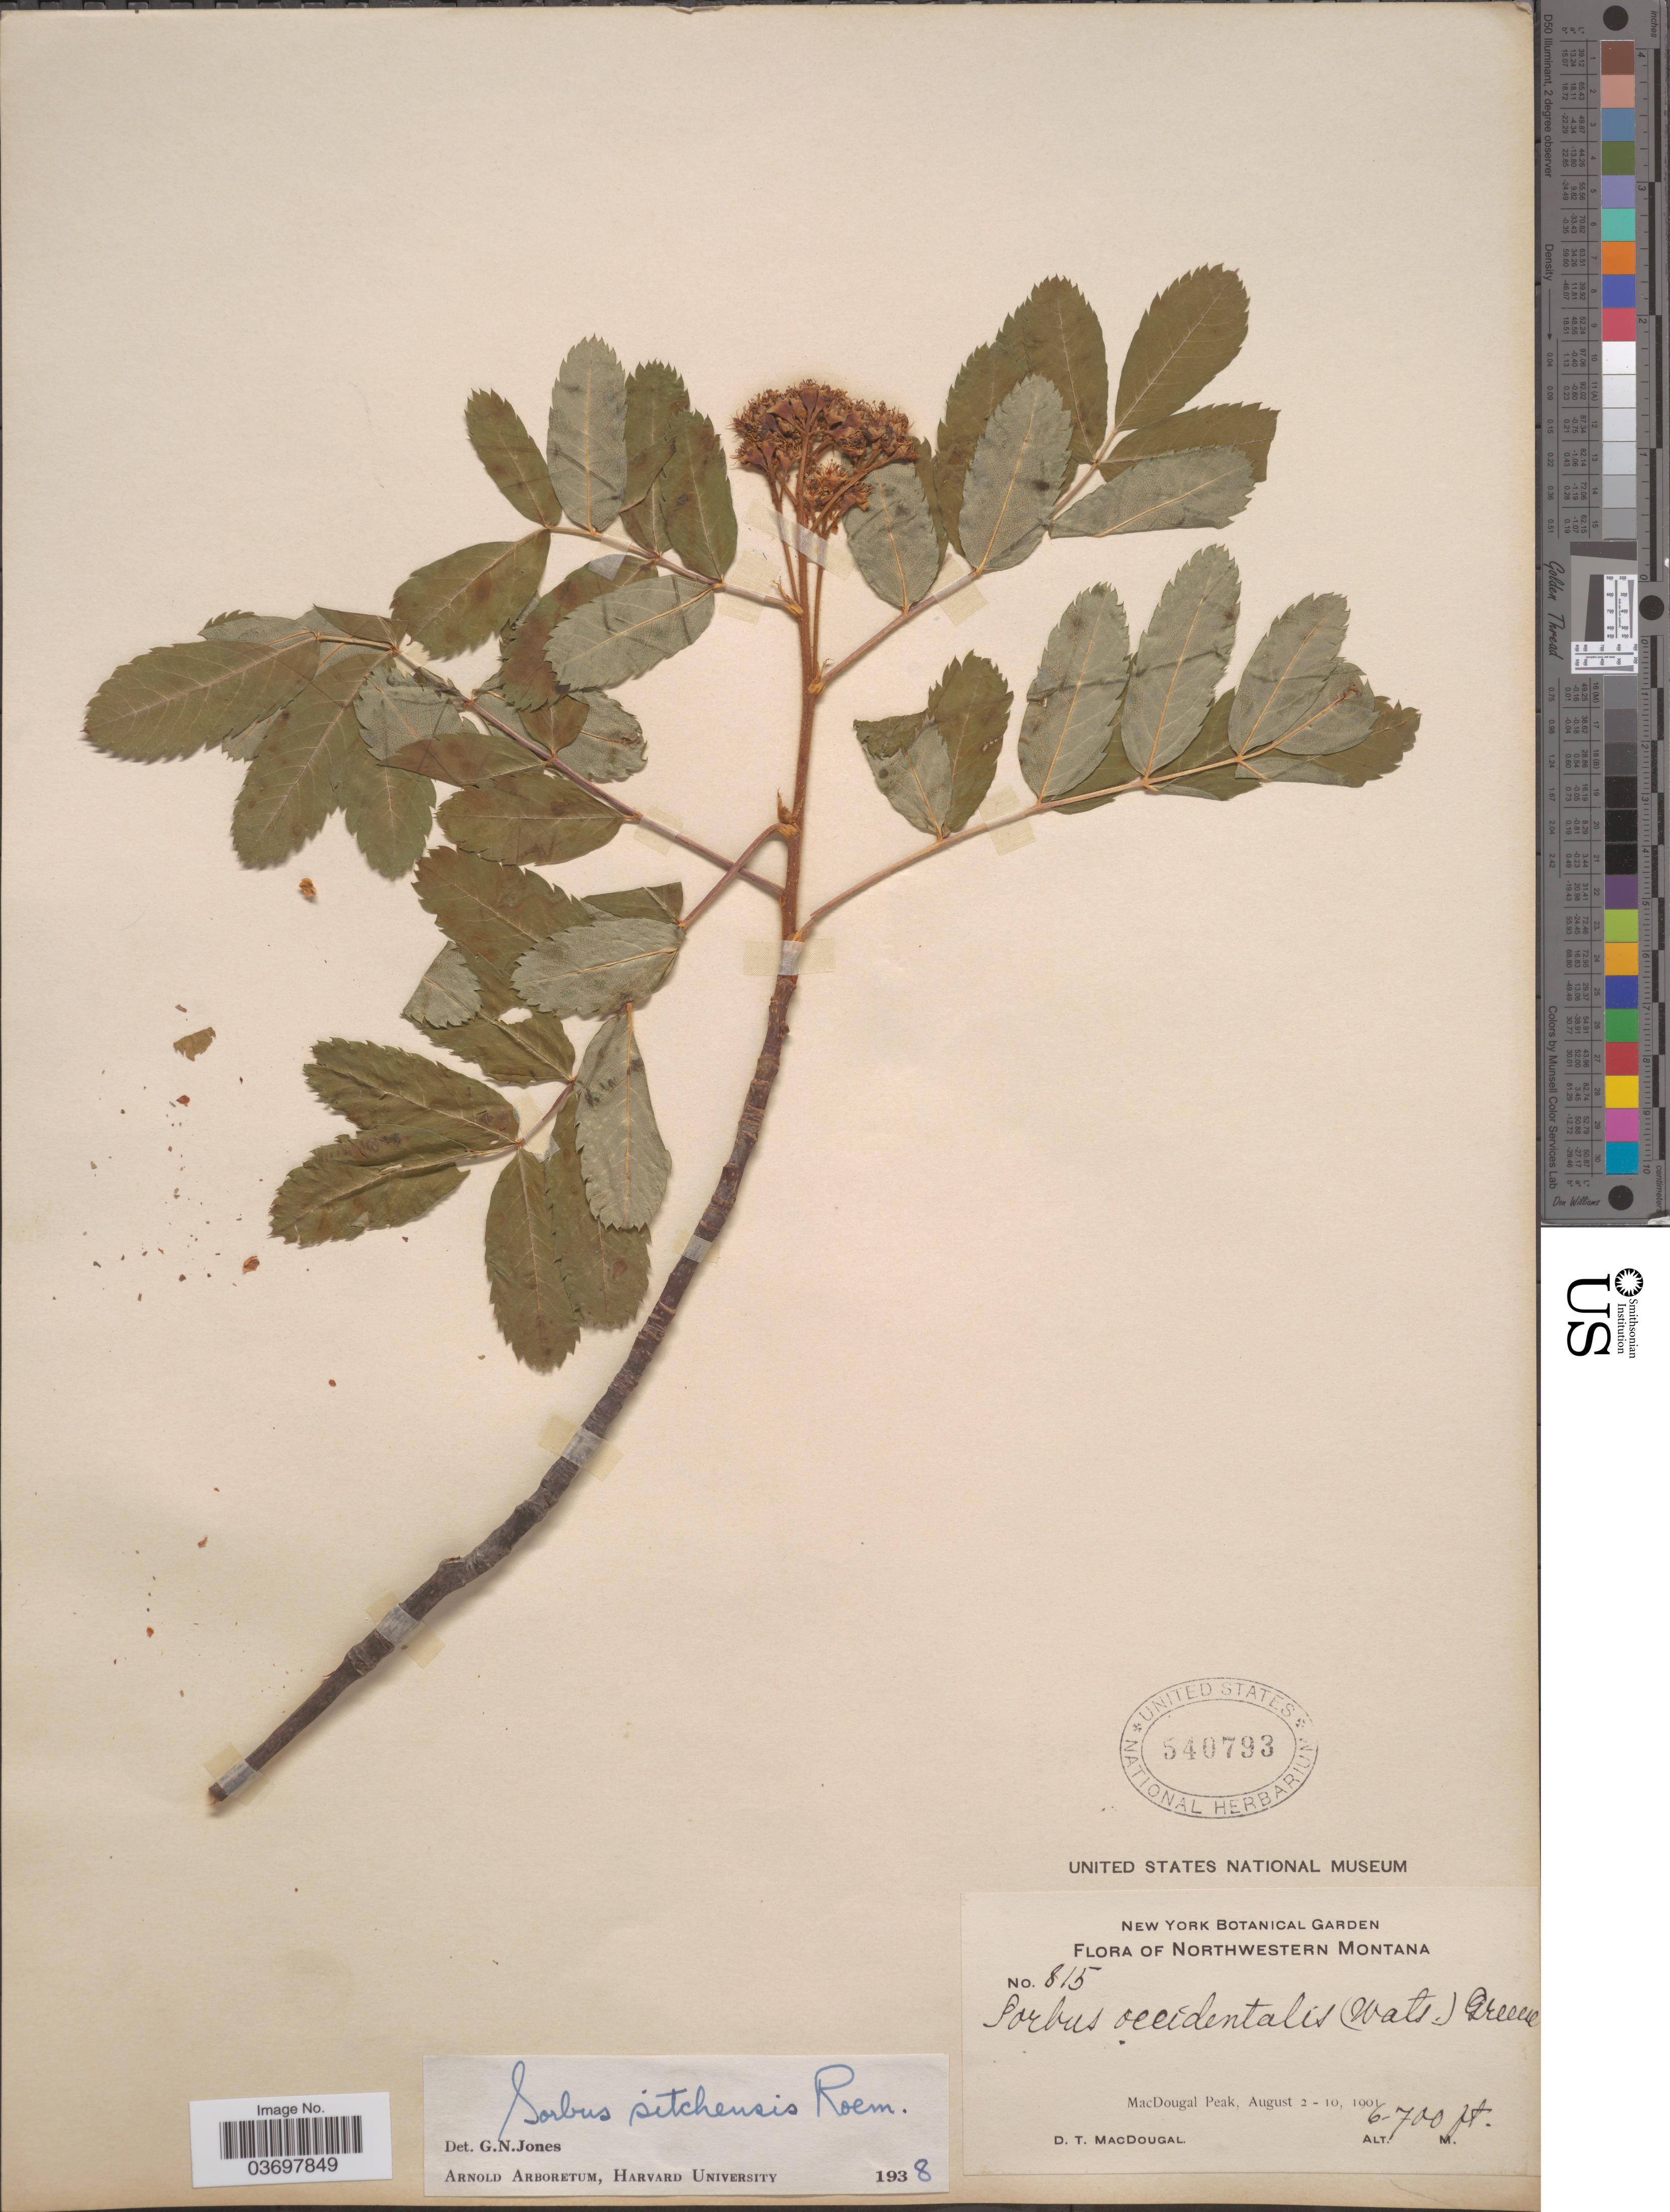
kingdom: Plantae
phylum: Tracheophyta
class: Magnoliopsida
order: Rosales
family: Rosaceae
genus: Sorbus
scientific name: Sorbus sitchensis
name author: M. Roem.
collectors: D. T. MacDougal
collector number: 815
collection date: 1901-08-02/1901-08-10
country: United States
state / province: Montana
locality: Northwestern Montana. MacDougal Peak.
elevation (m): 183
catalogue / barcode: US 540793